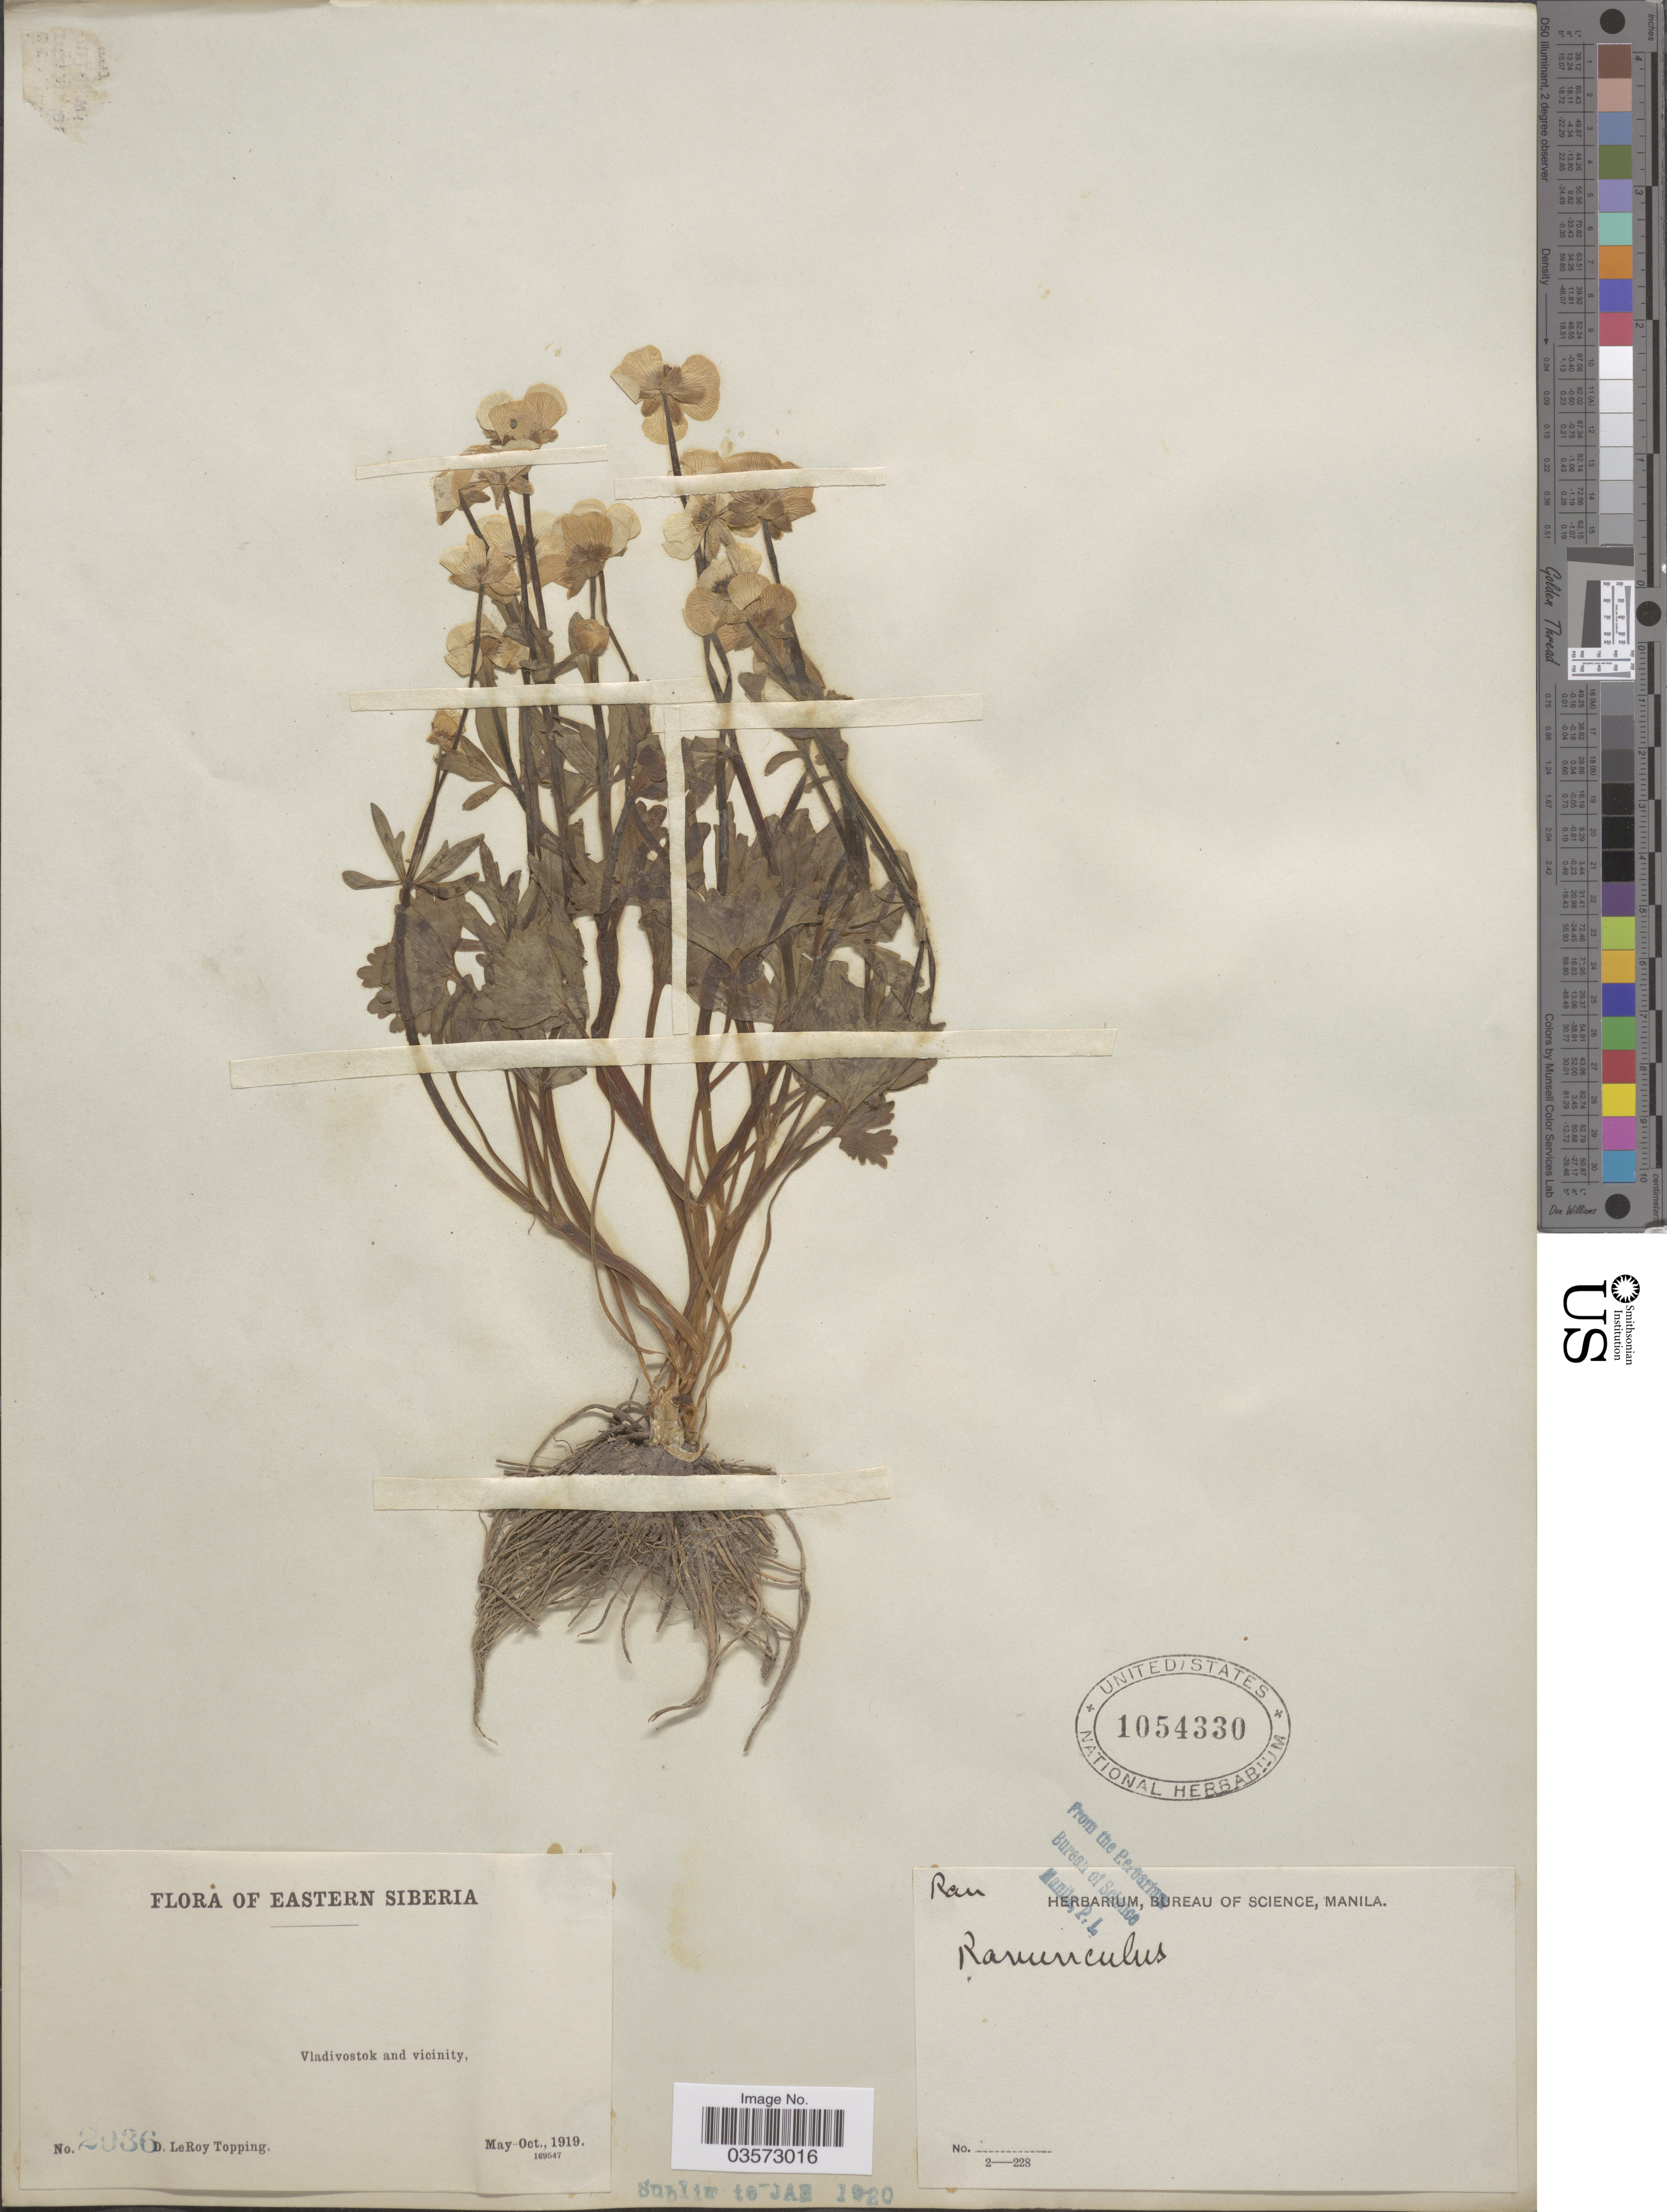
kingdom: Plantae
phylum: Tracheophyta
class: Magnoliopsida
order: Ranunculales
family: Ranunculaceae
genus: Ranunculus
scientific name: Ranunculus sp.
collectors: D. L. Topping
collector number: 2036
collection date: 1919-05/1919-10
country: Russian Federation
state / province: Primorsky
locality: Eastern Siberia. Vladivostok and vicinity.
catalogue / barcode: US 1054330